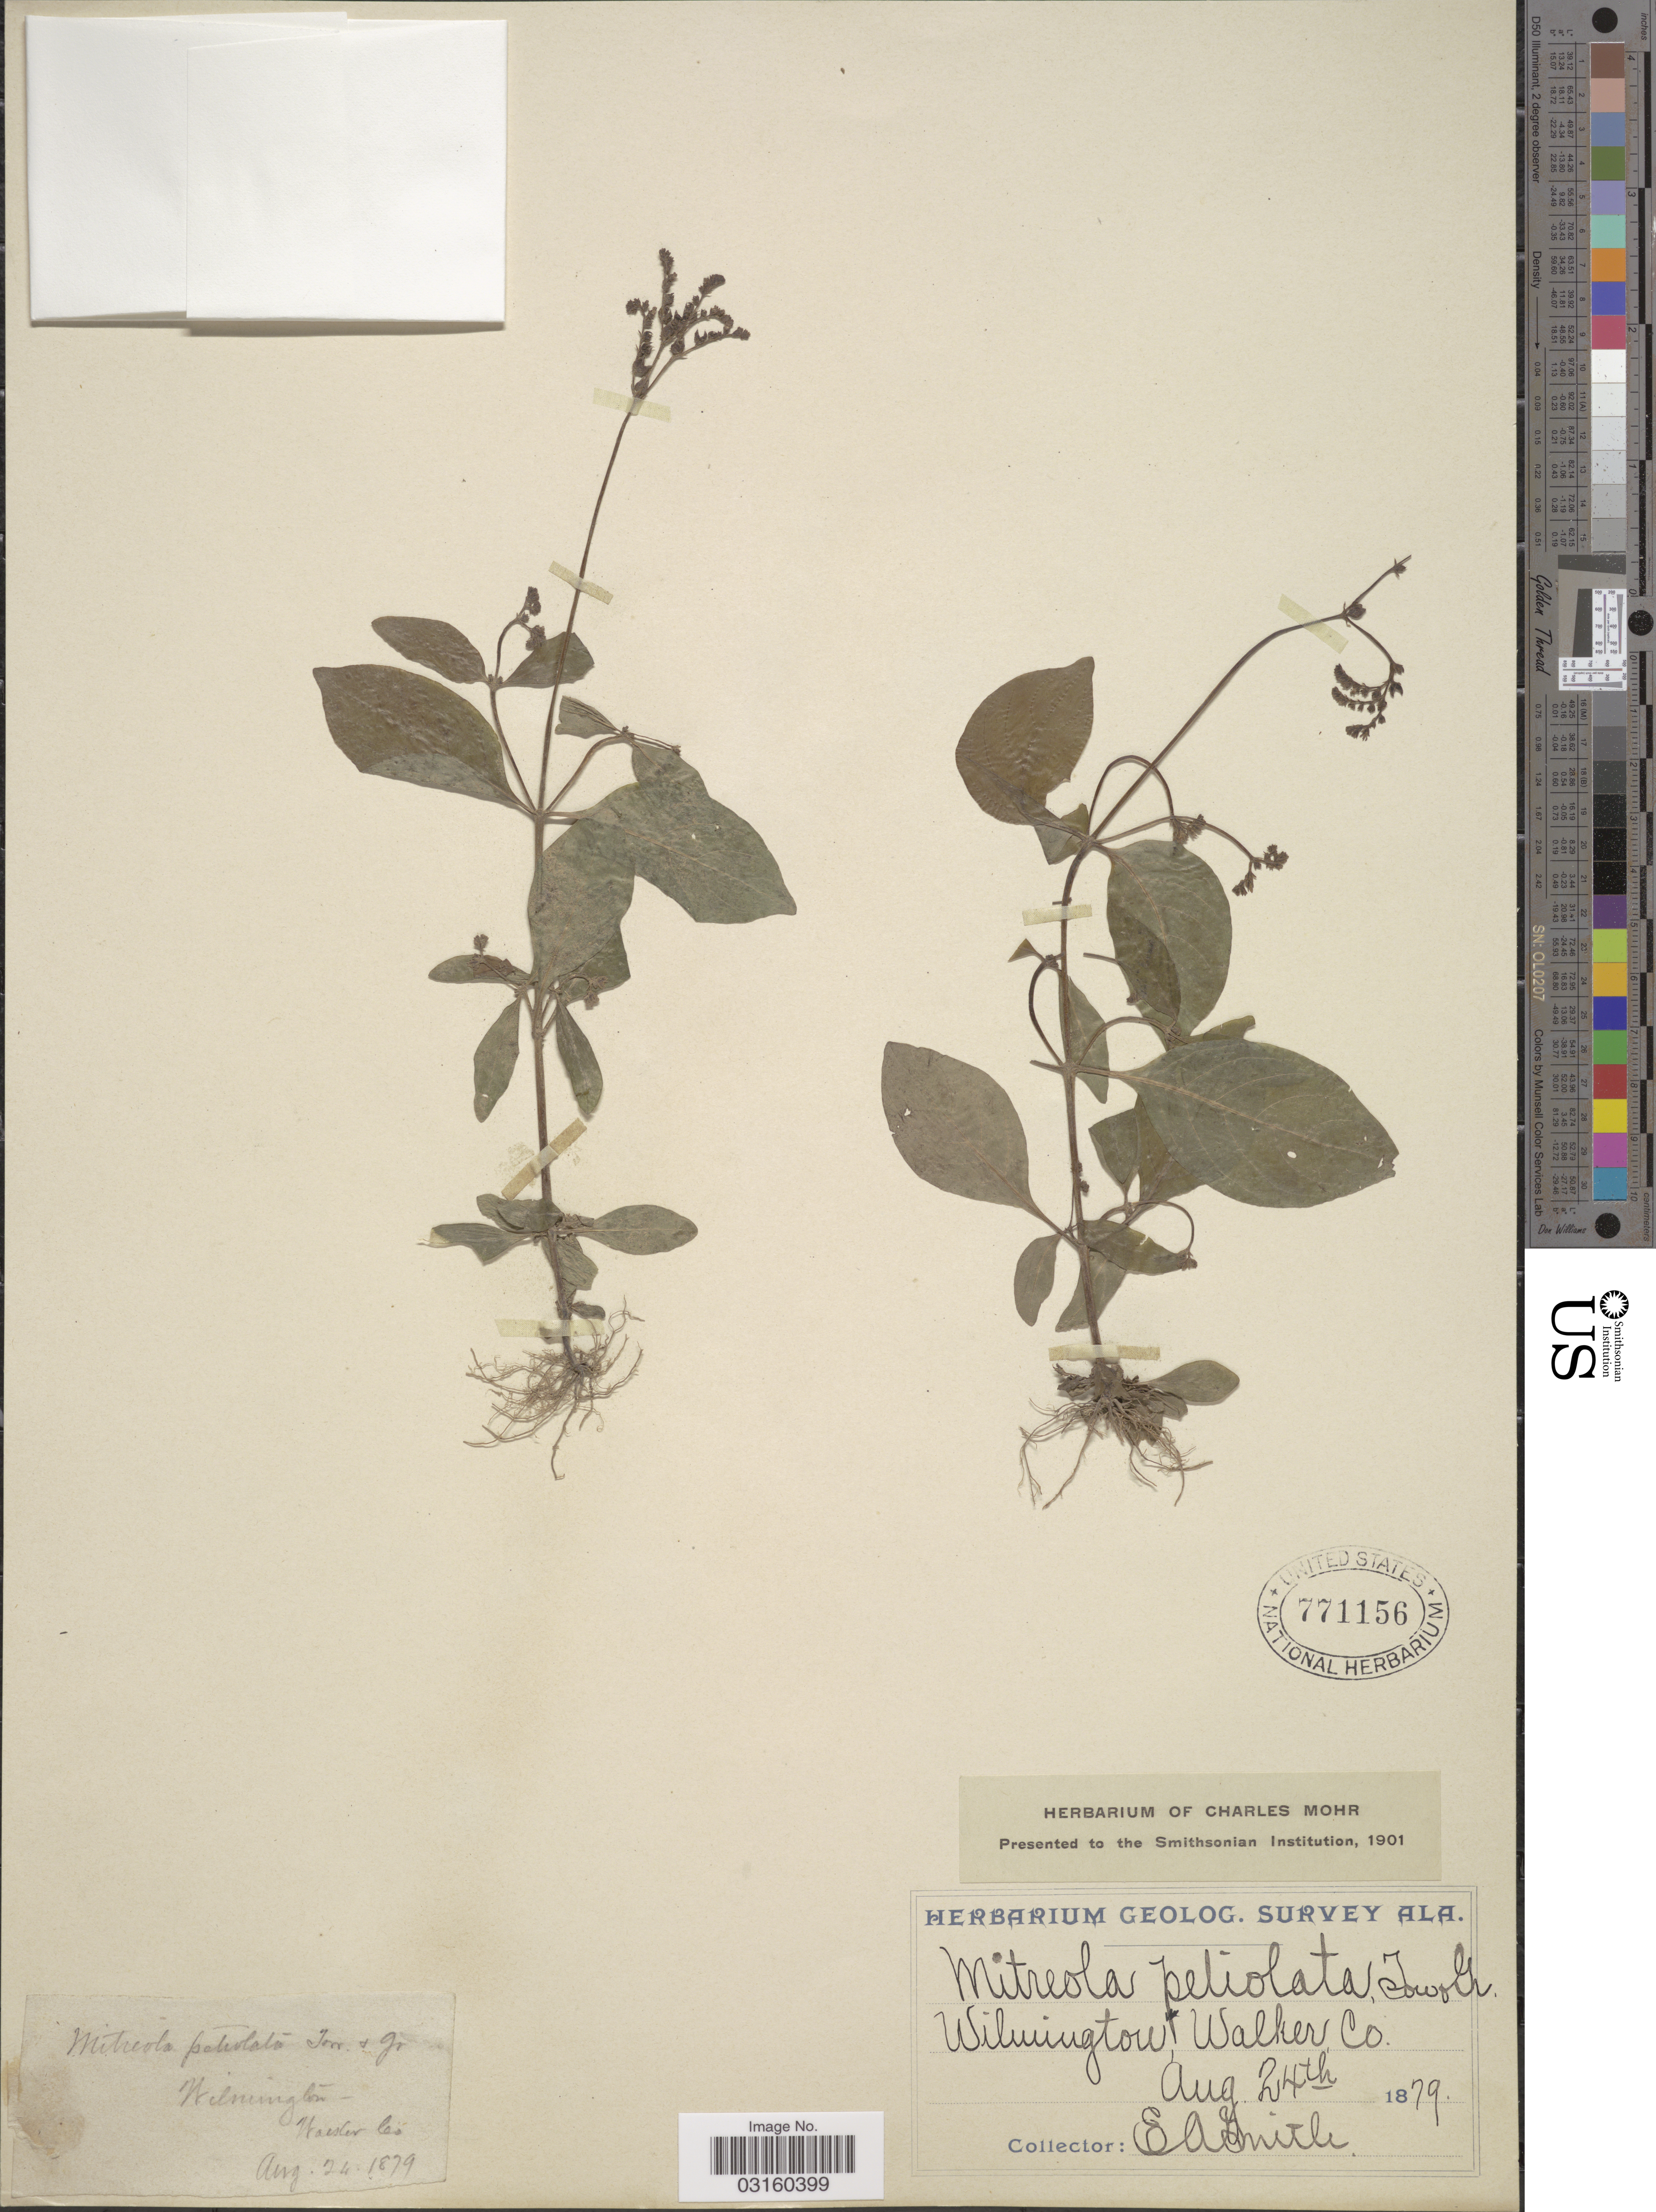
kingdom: Plantae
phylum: Tracheophyta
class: Magnoliopsida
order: Gentianales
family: Loganiaceae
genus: Mitreola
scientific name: Mitreola petiolata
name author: (J.F. Gmel.) Torr. & A. Gray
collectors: E. A. Smith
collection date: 1879-08-24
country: United States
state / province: Alabama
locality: Wilmington, Walker Co.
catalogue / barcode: US 771156